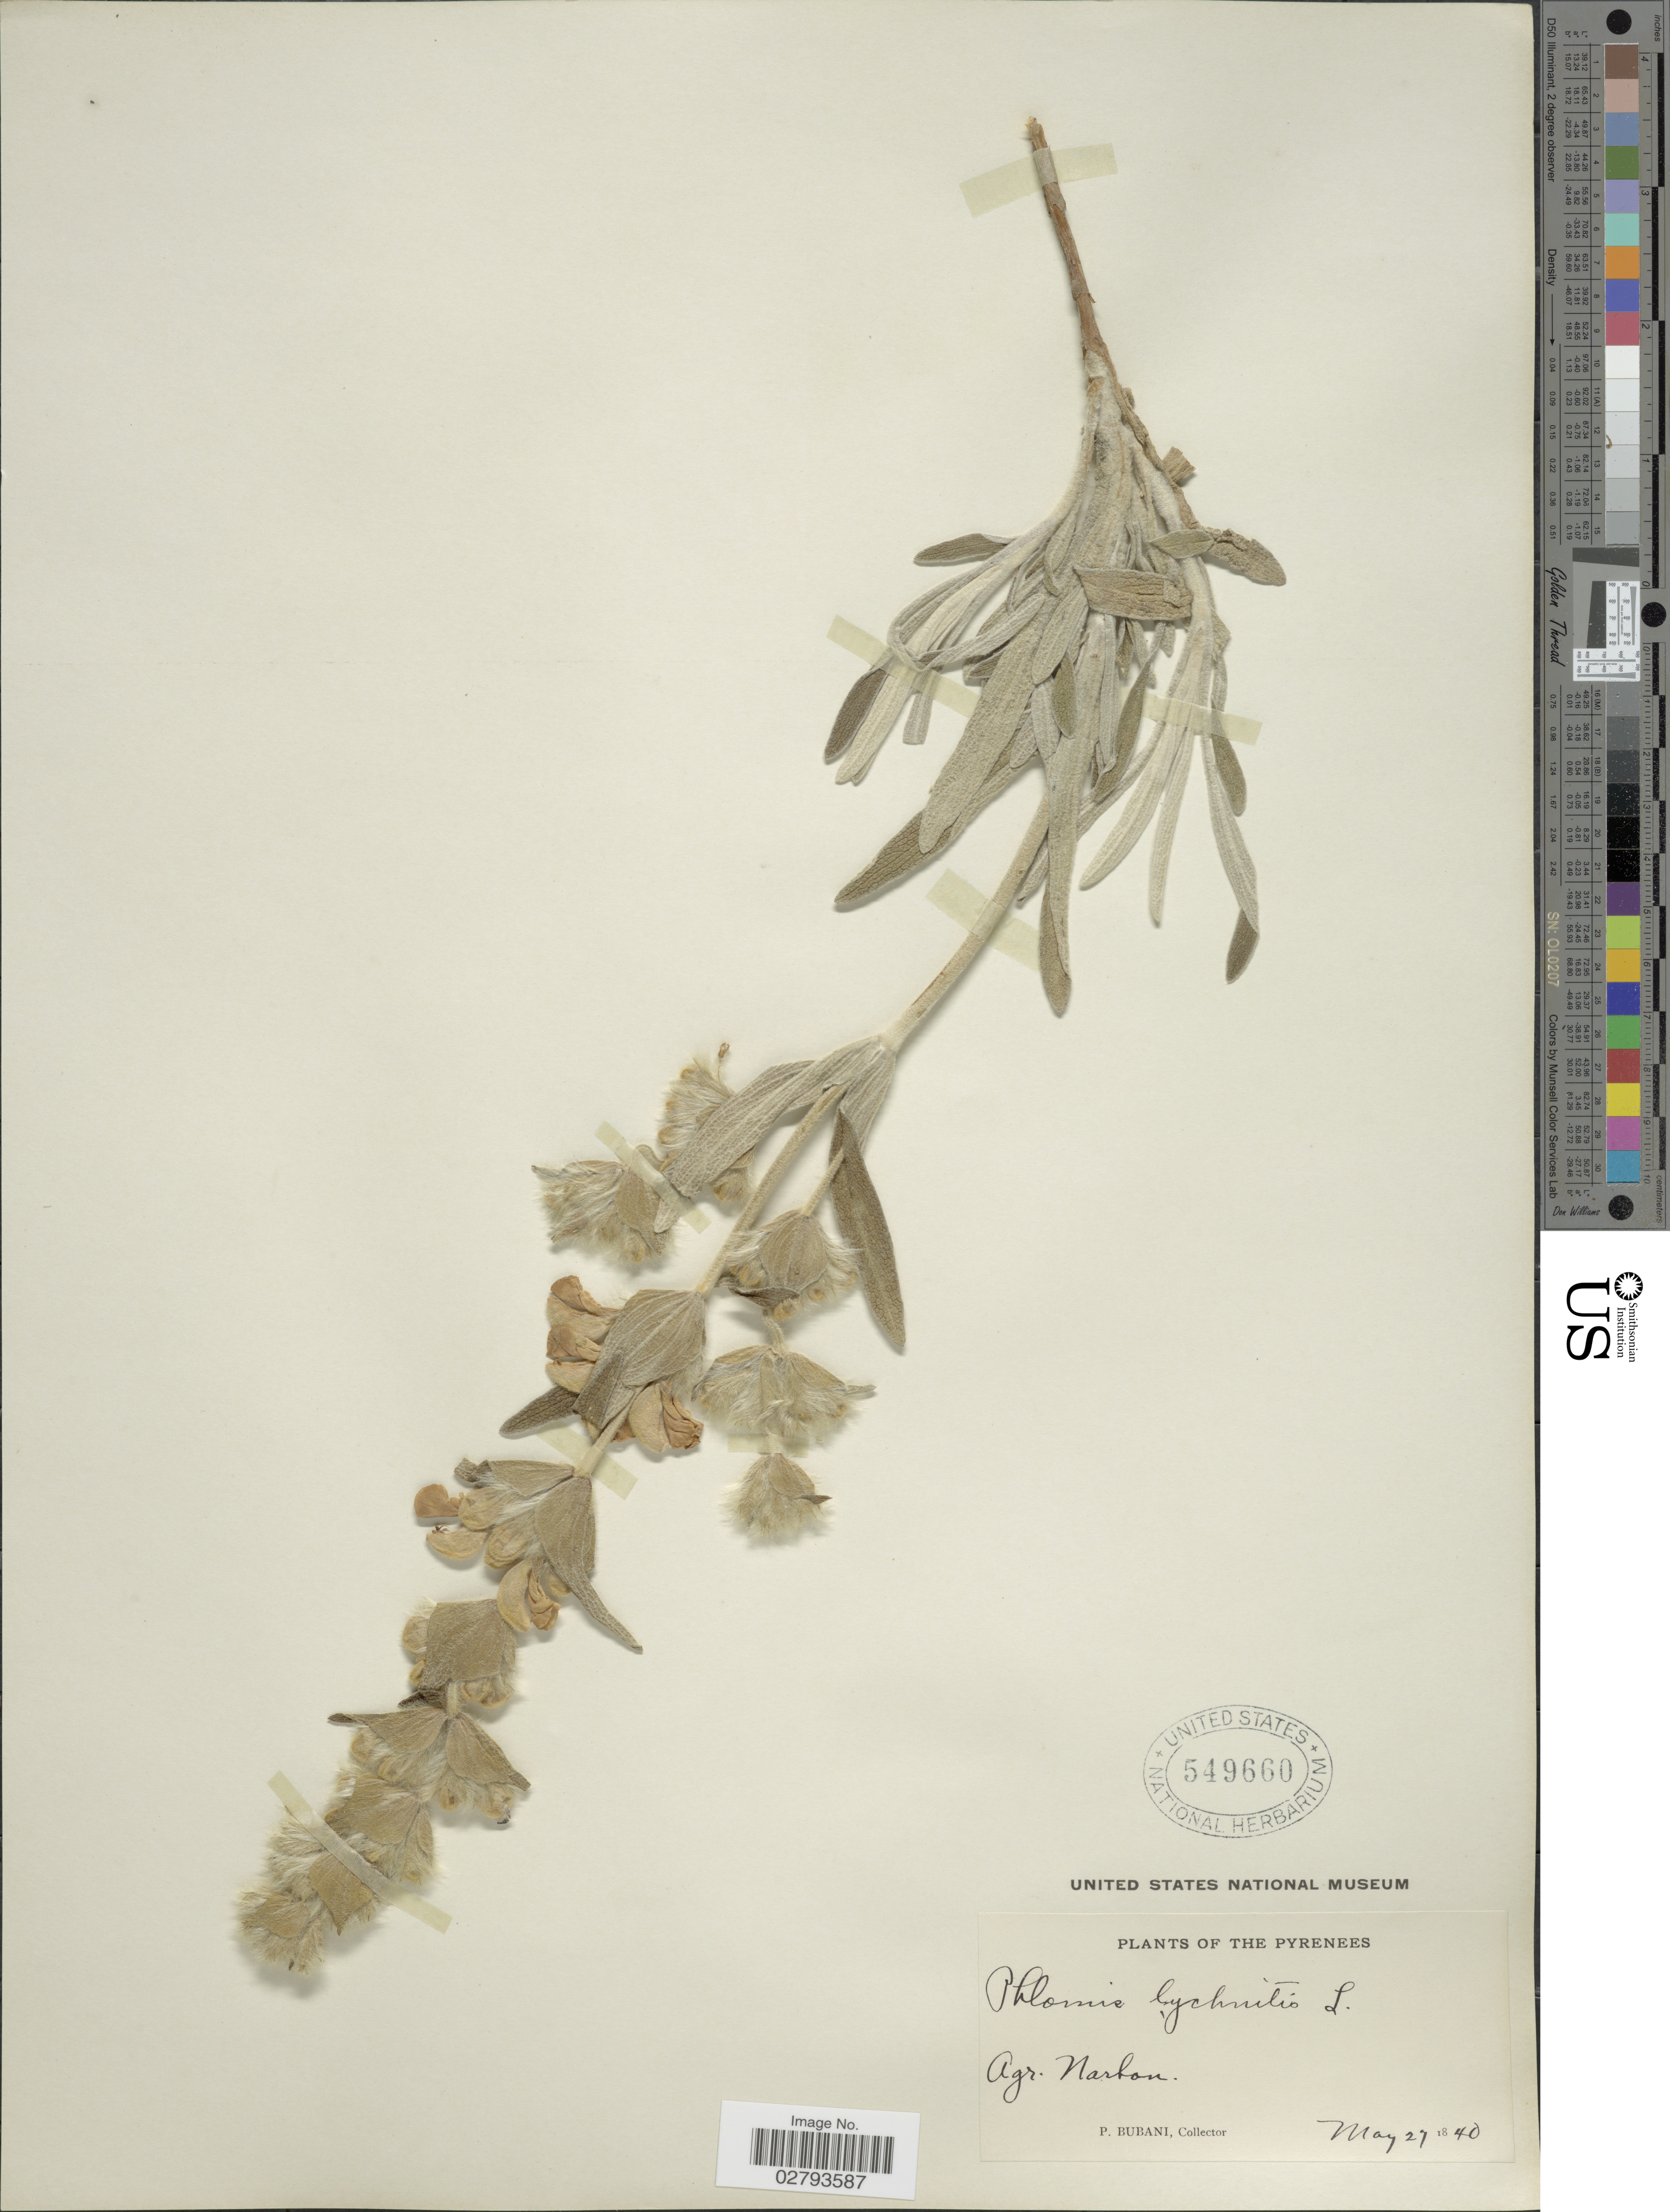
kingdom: Plantae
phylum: Tracheophyta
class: Magnoliopsida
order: Lamiales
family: Lamiaceae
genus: Phlomis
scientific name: Phlomis lychnitis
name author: L.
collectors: P. Bubani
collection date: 1840-05-27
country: France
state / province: Occitanie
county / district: Aude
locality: The Pyrenees. Agr. Narbon.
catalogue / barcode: US 549660